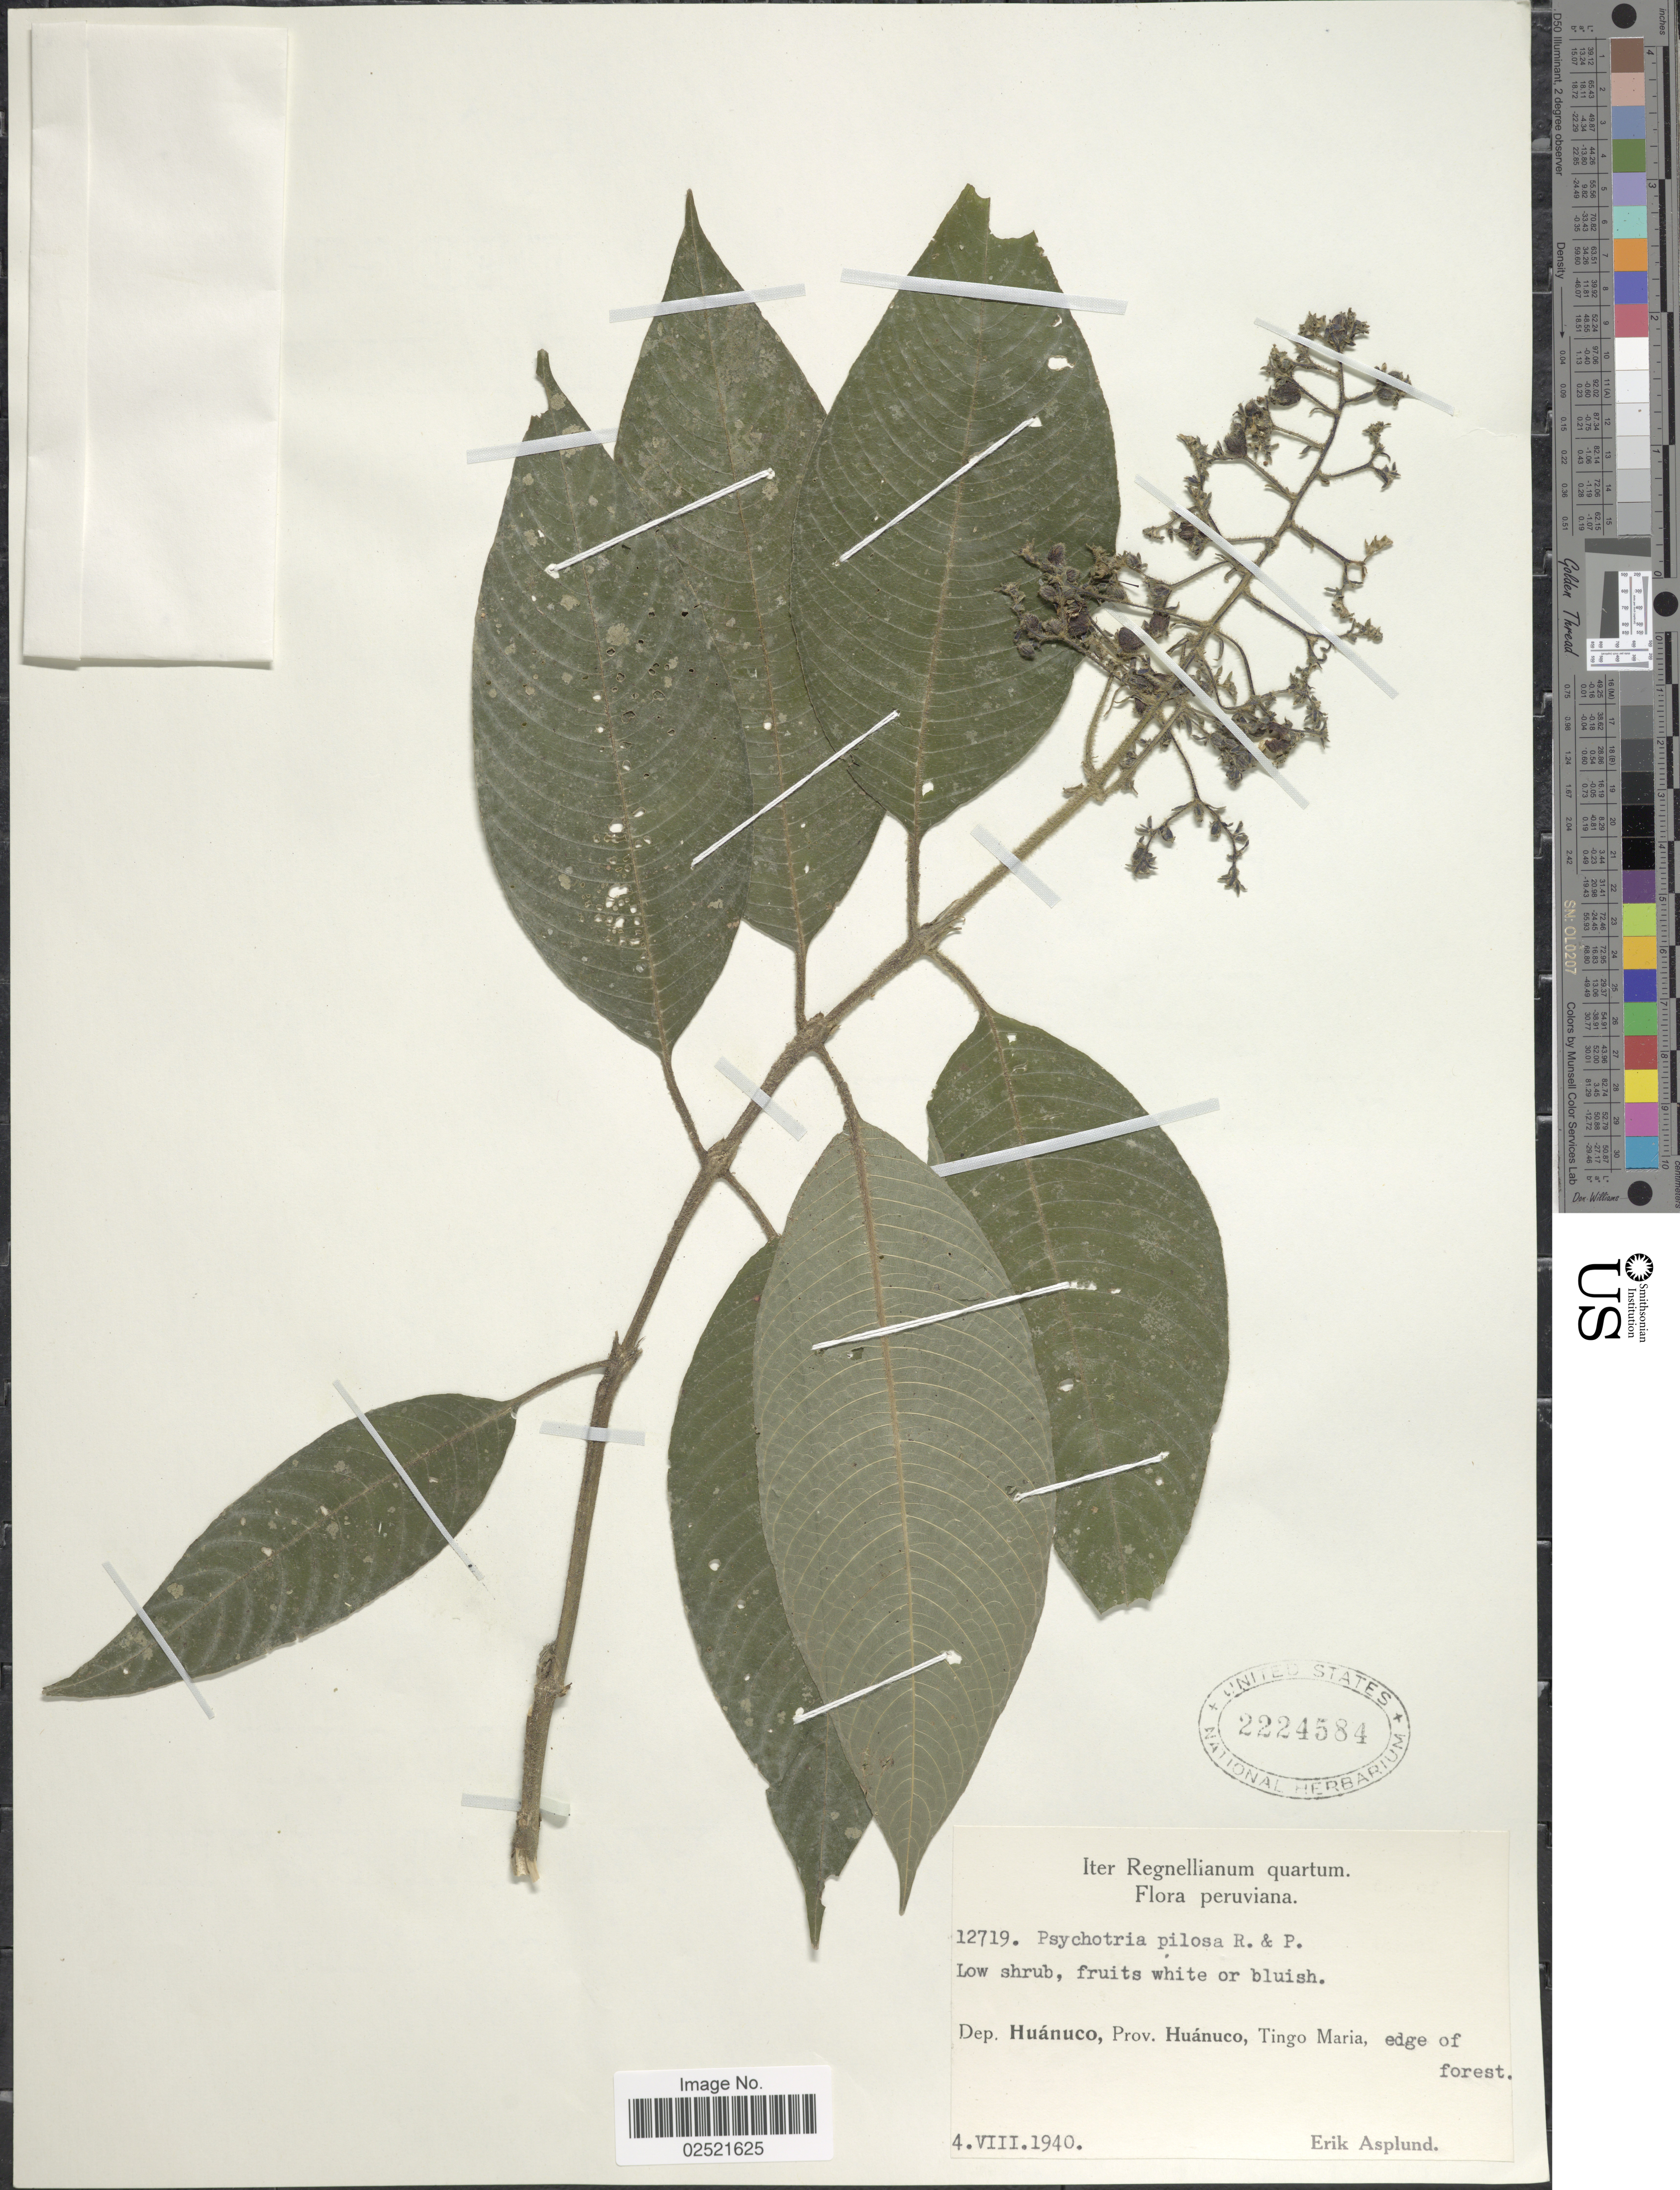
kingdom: Plantae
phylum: Tracheophyta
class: Magnoliopsida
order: Gentianales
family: Rubiaceae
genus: Psychotria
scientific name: Psychotria pilosa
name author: Ruiz & Pav.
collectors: E. Asplund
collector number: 12719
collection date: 1940-08-04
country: Peru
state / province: Huánuco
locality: Prov. Huanuco, Tingo Maria, edge of forest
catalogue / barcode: US 2224584